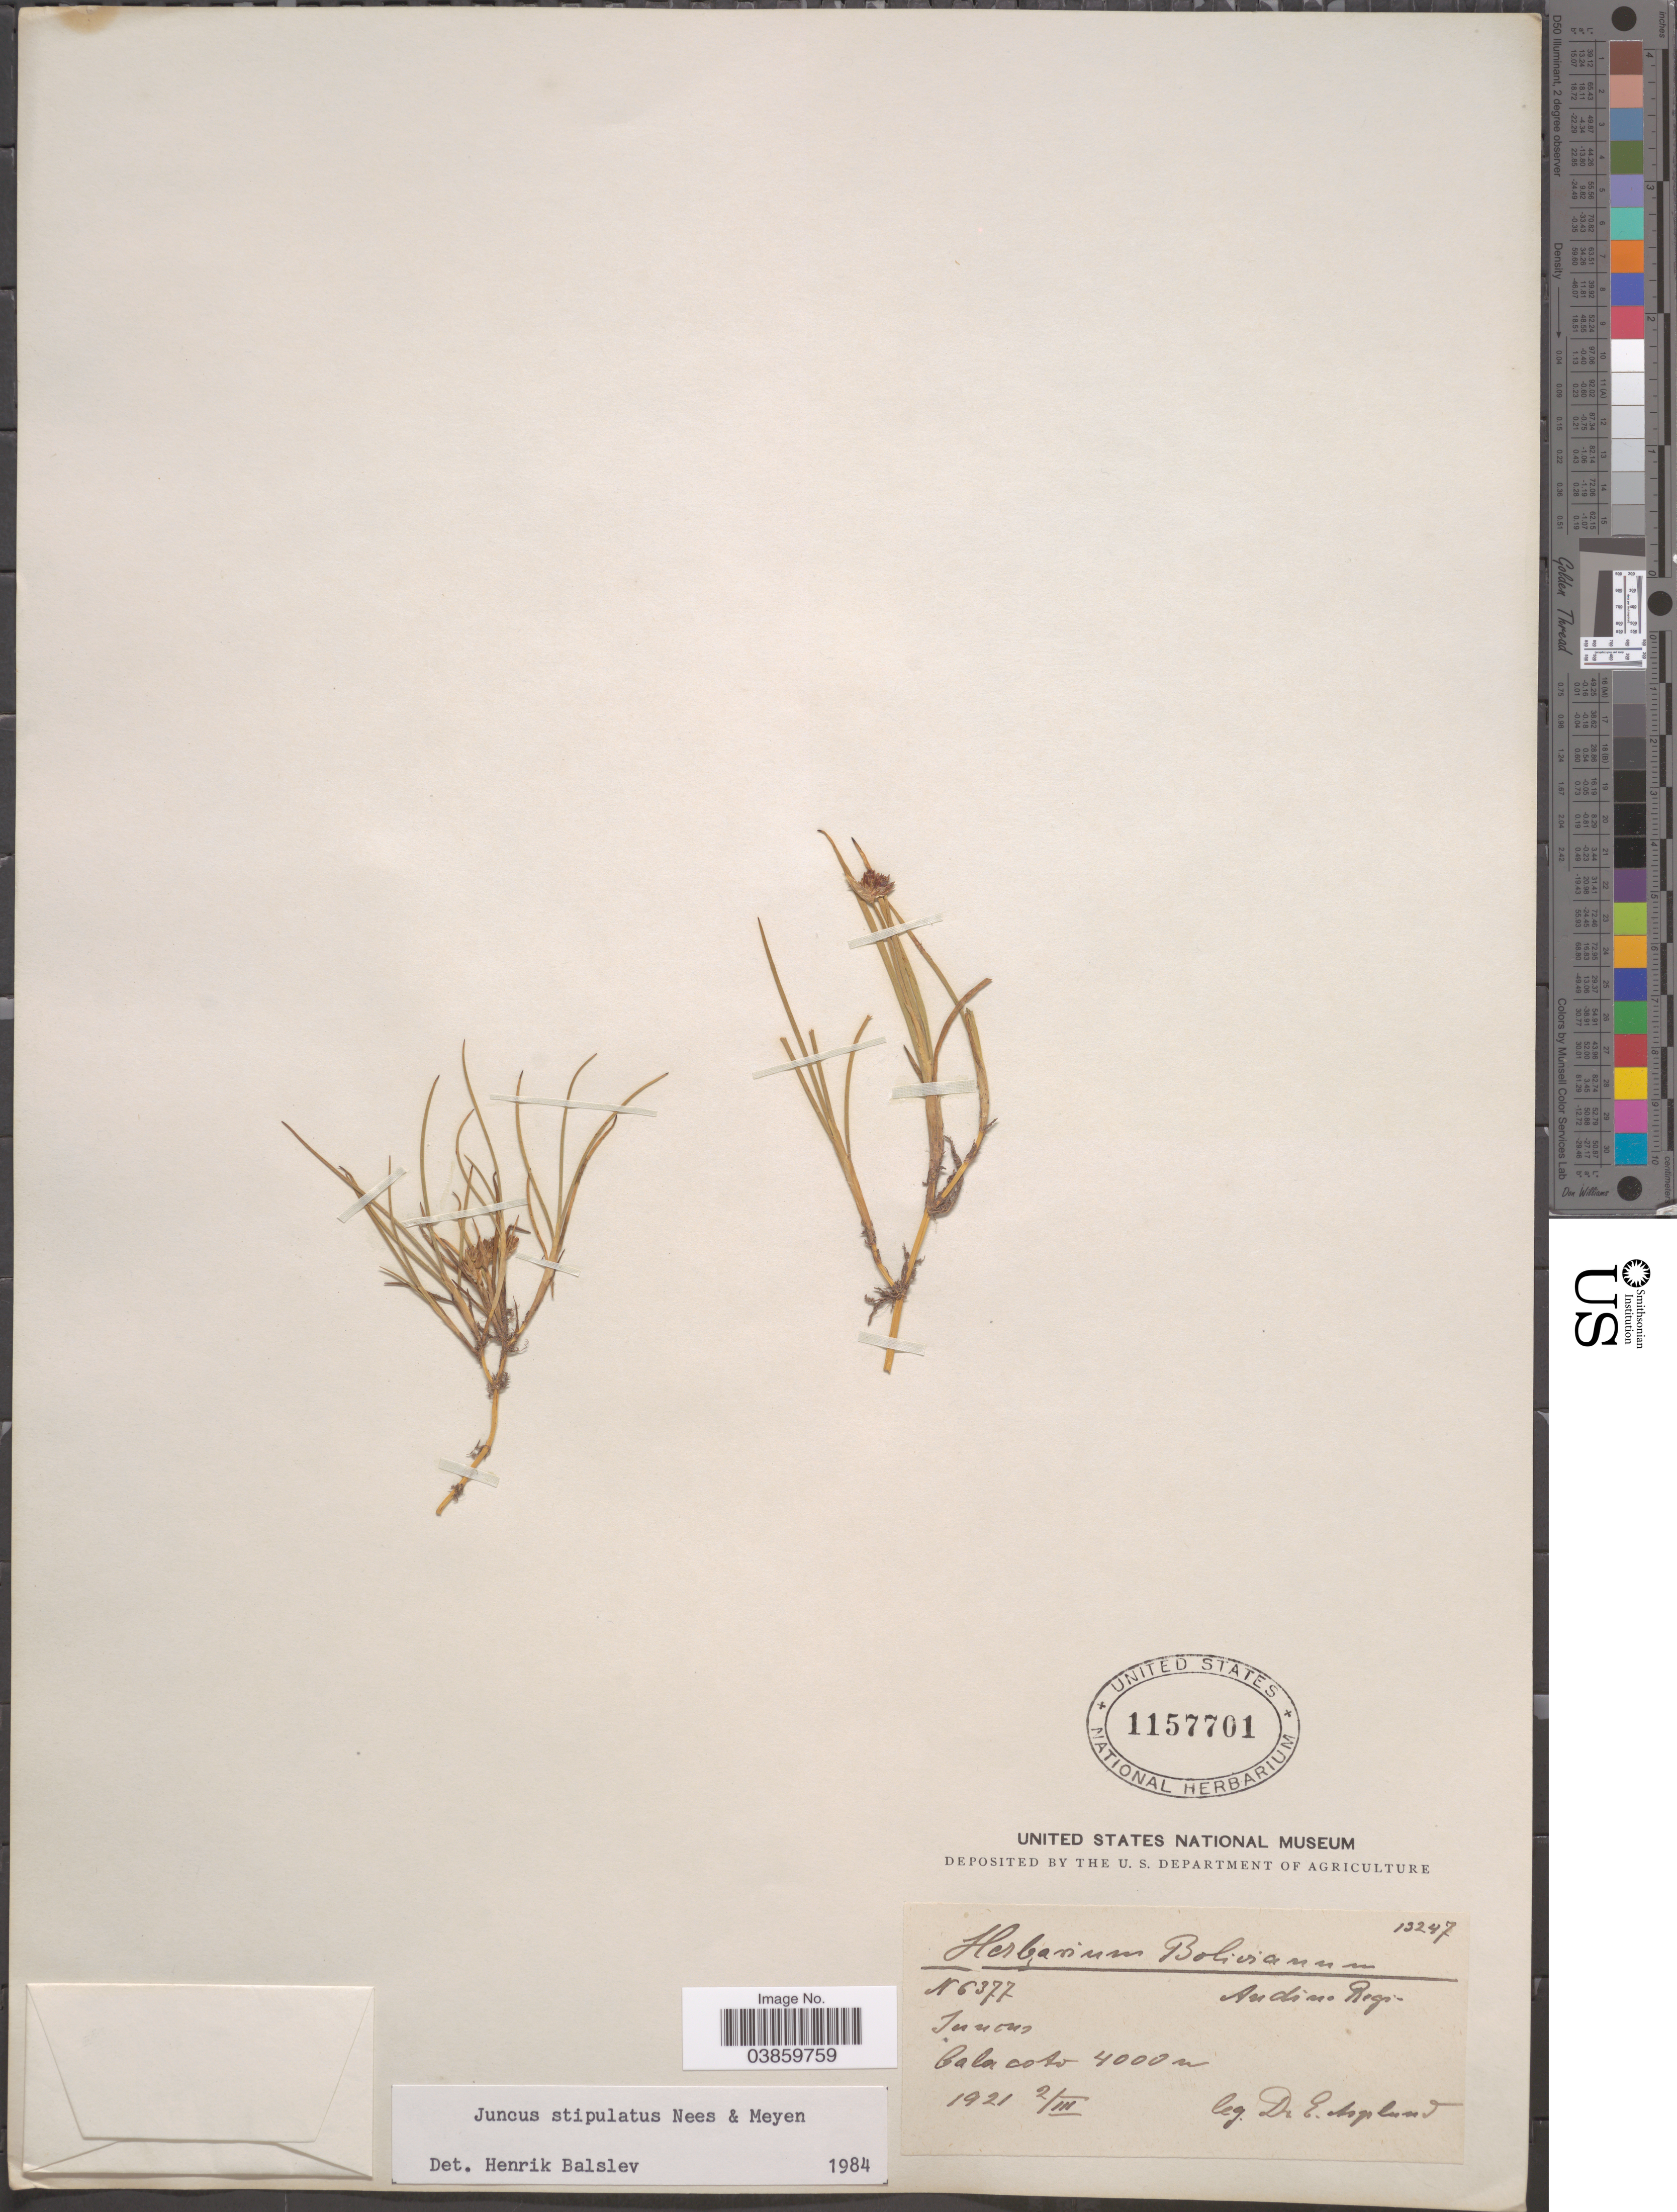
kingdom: Plantae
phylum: Tracheophyta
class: Liliopsida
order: Poales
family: Juncaceae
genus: Juncus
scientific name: Juncus stipulatus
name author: Nees & Meyen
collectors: E. Asplund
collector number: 6377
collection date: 1921-03-02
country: Bolivia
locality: Andino Region. Calacoto.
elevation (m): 4000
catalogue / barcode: US 1157701